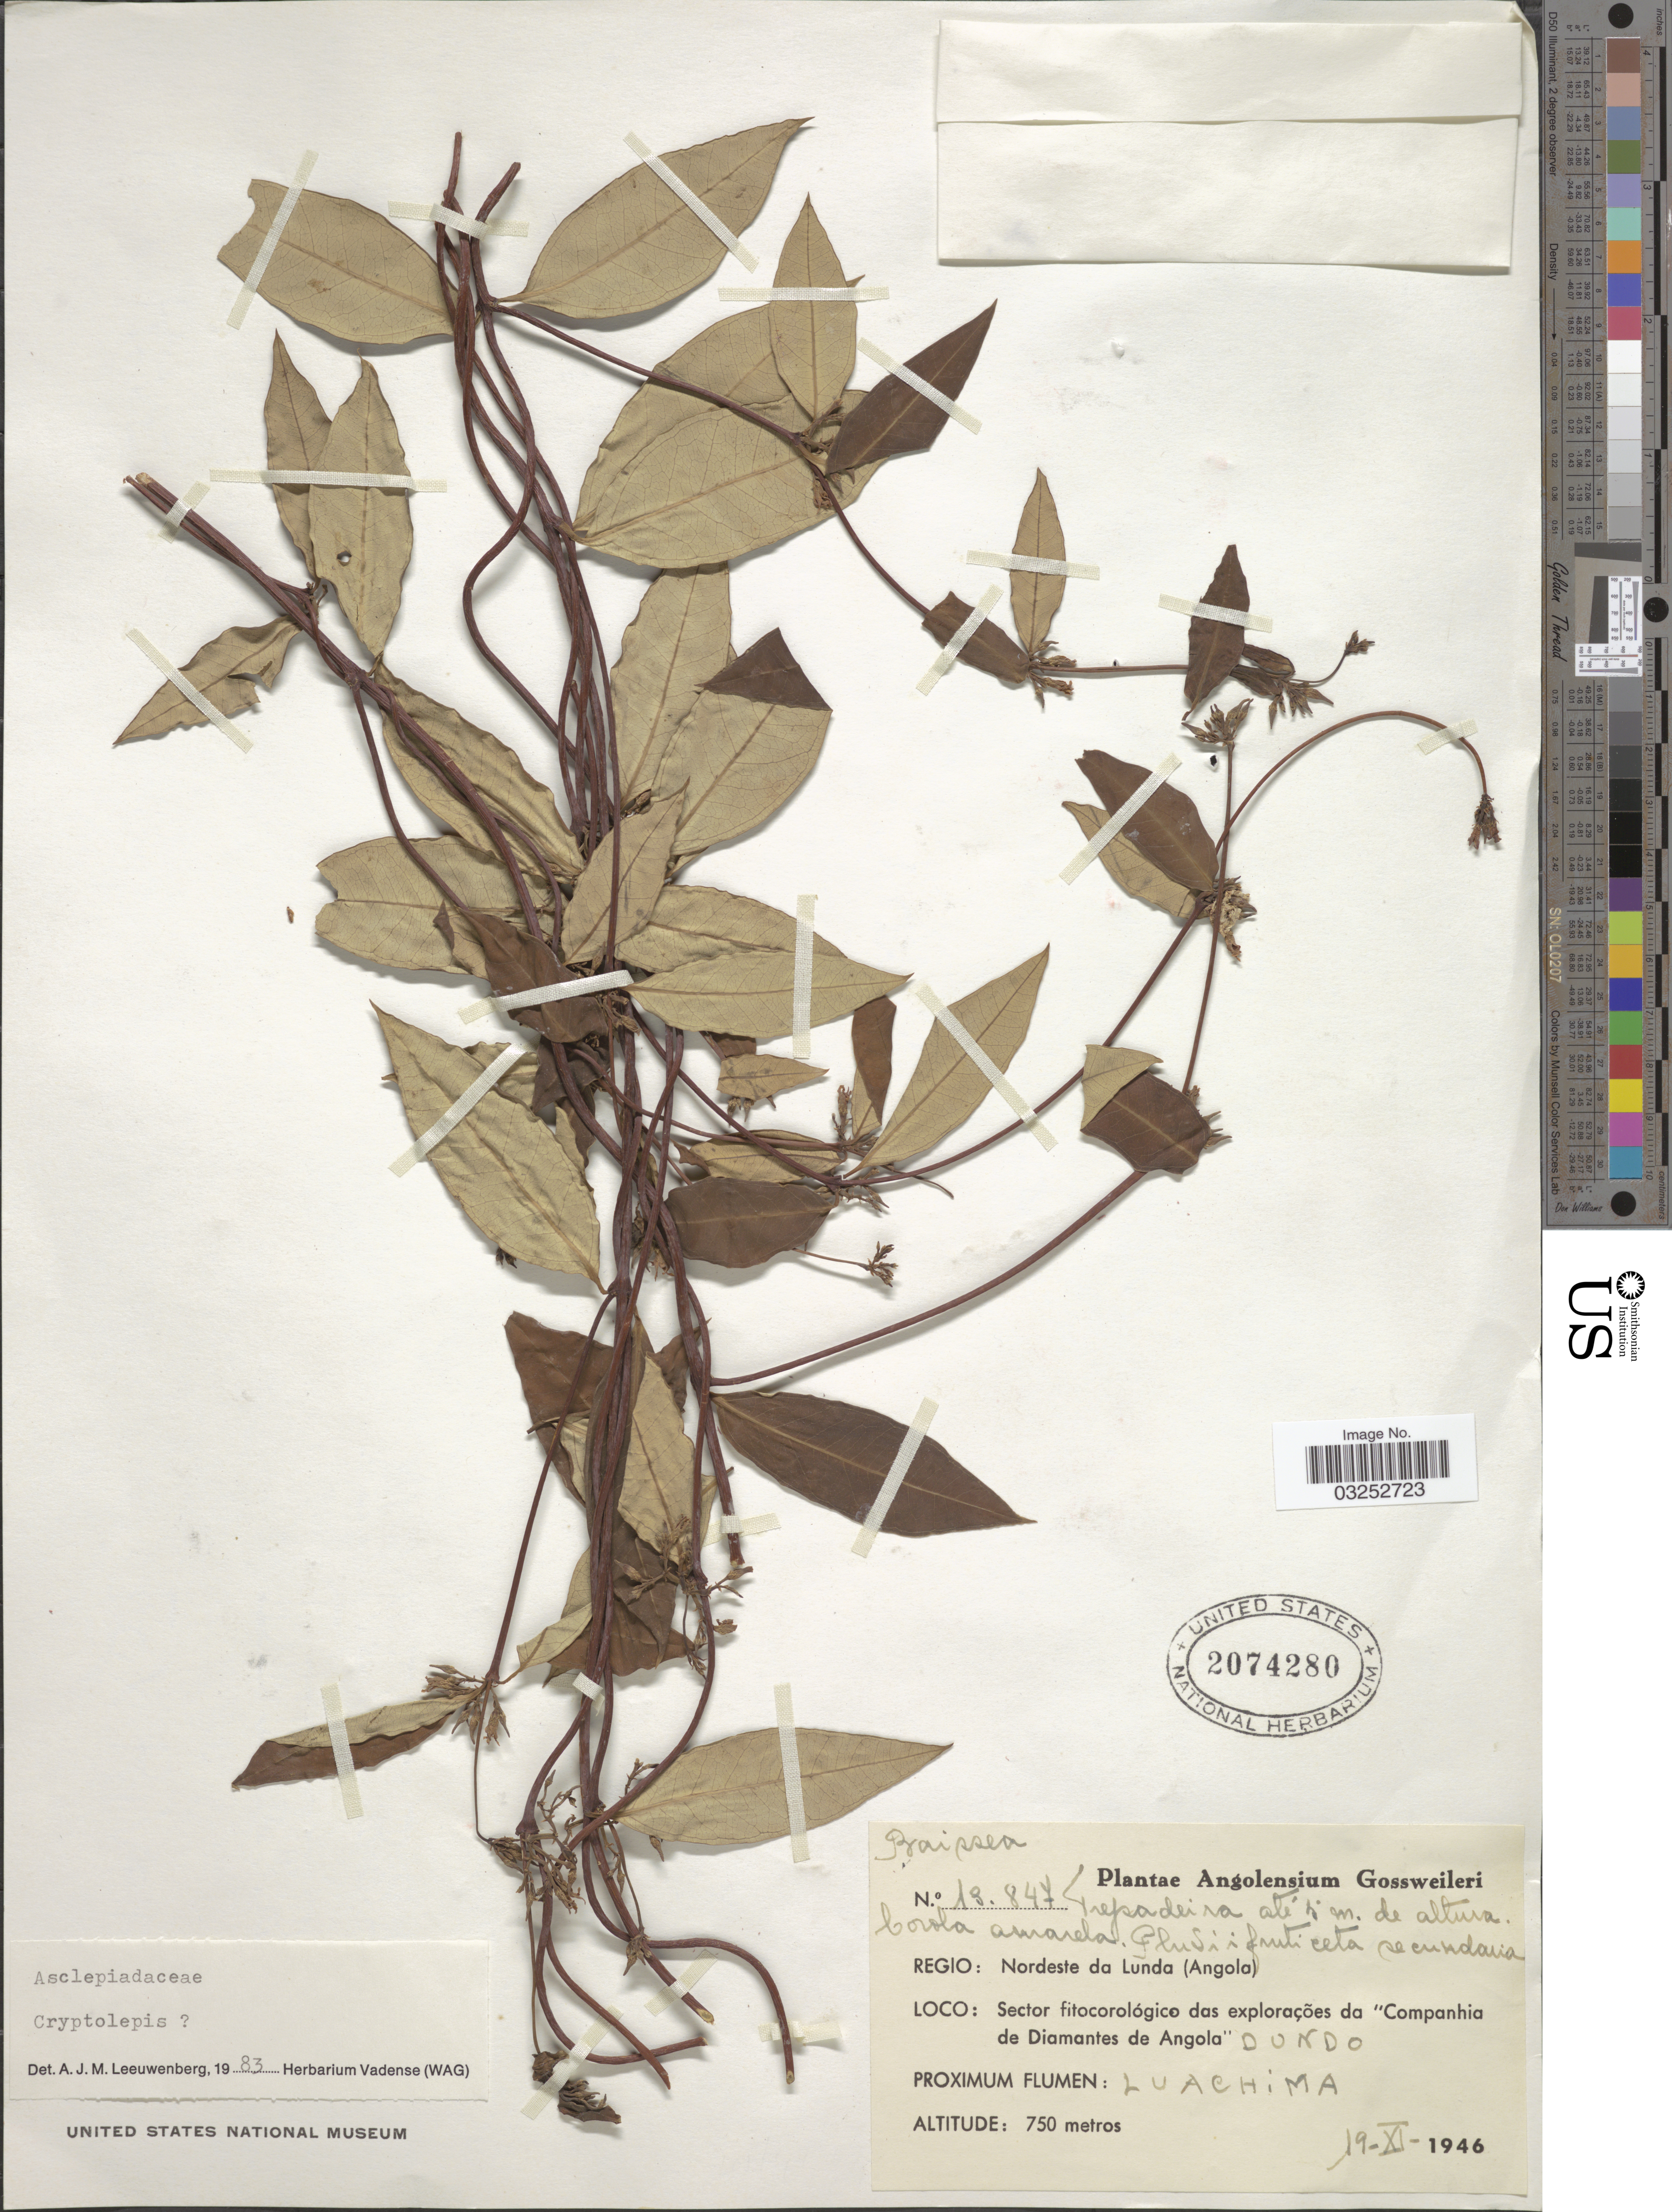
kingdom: Plantae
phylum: Tracheophyta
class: Magnoliopsida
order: Gentianales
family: Apocynaceae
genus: Cryptolepis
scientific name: Cryptolepis transvaalensis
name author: Schltr.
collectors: -. Gossweiler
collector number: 13847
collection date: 1946-11-19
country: Angola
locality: Regio: Nordeste da Lunda (Angola), Sector fitocorológico das explorações da "Companhia de Diamantes de Angola", Dundo, Luachima.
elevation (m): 750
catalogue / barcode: US 2074280